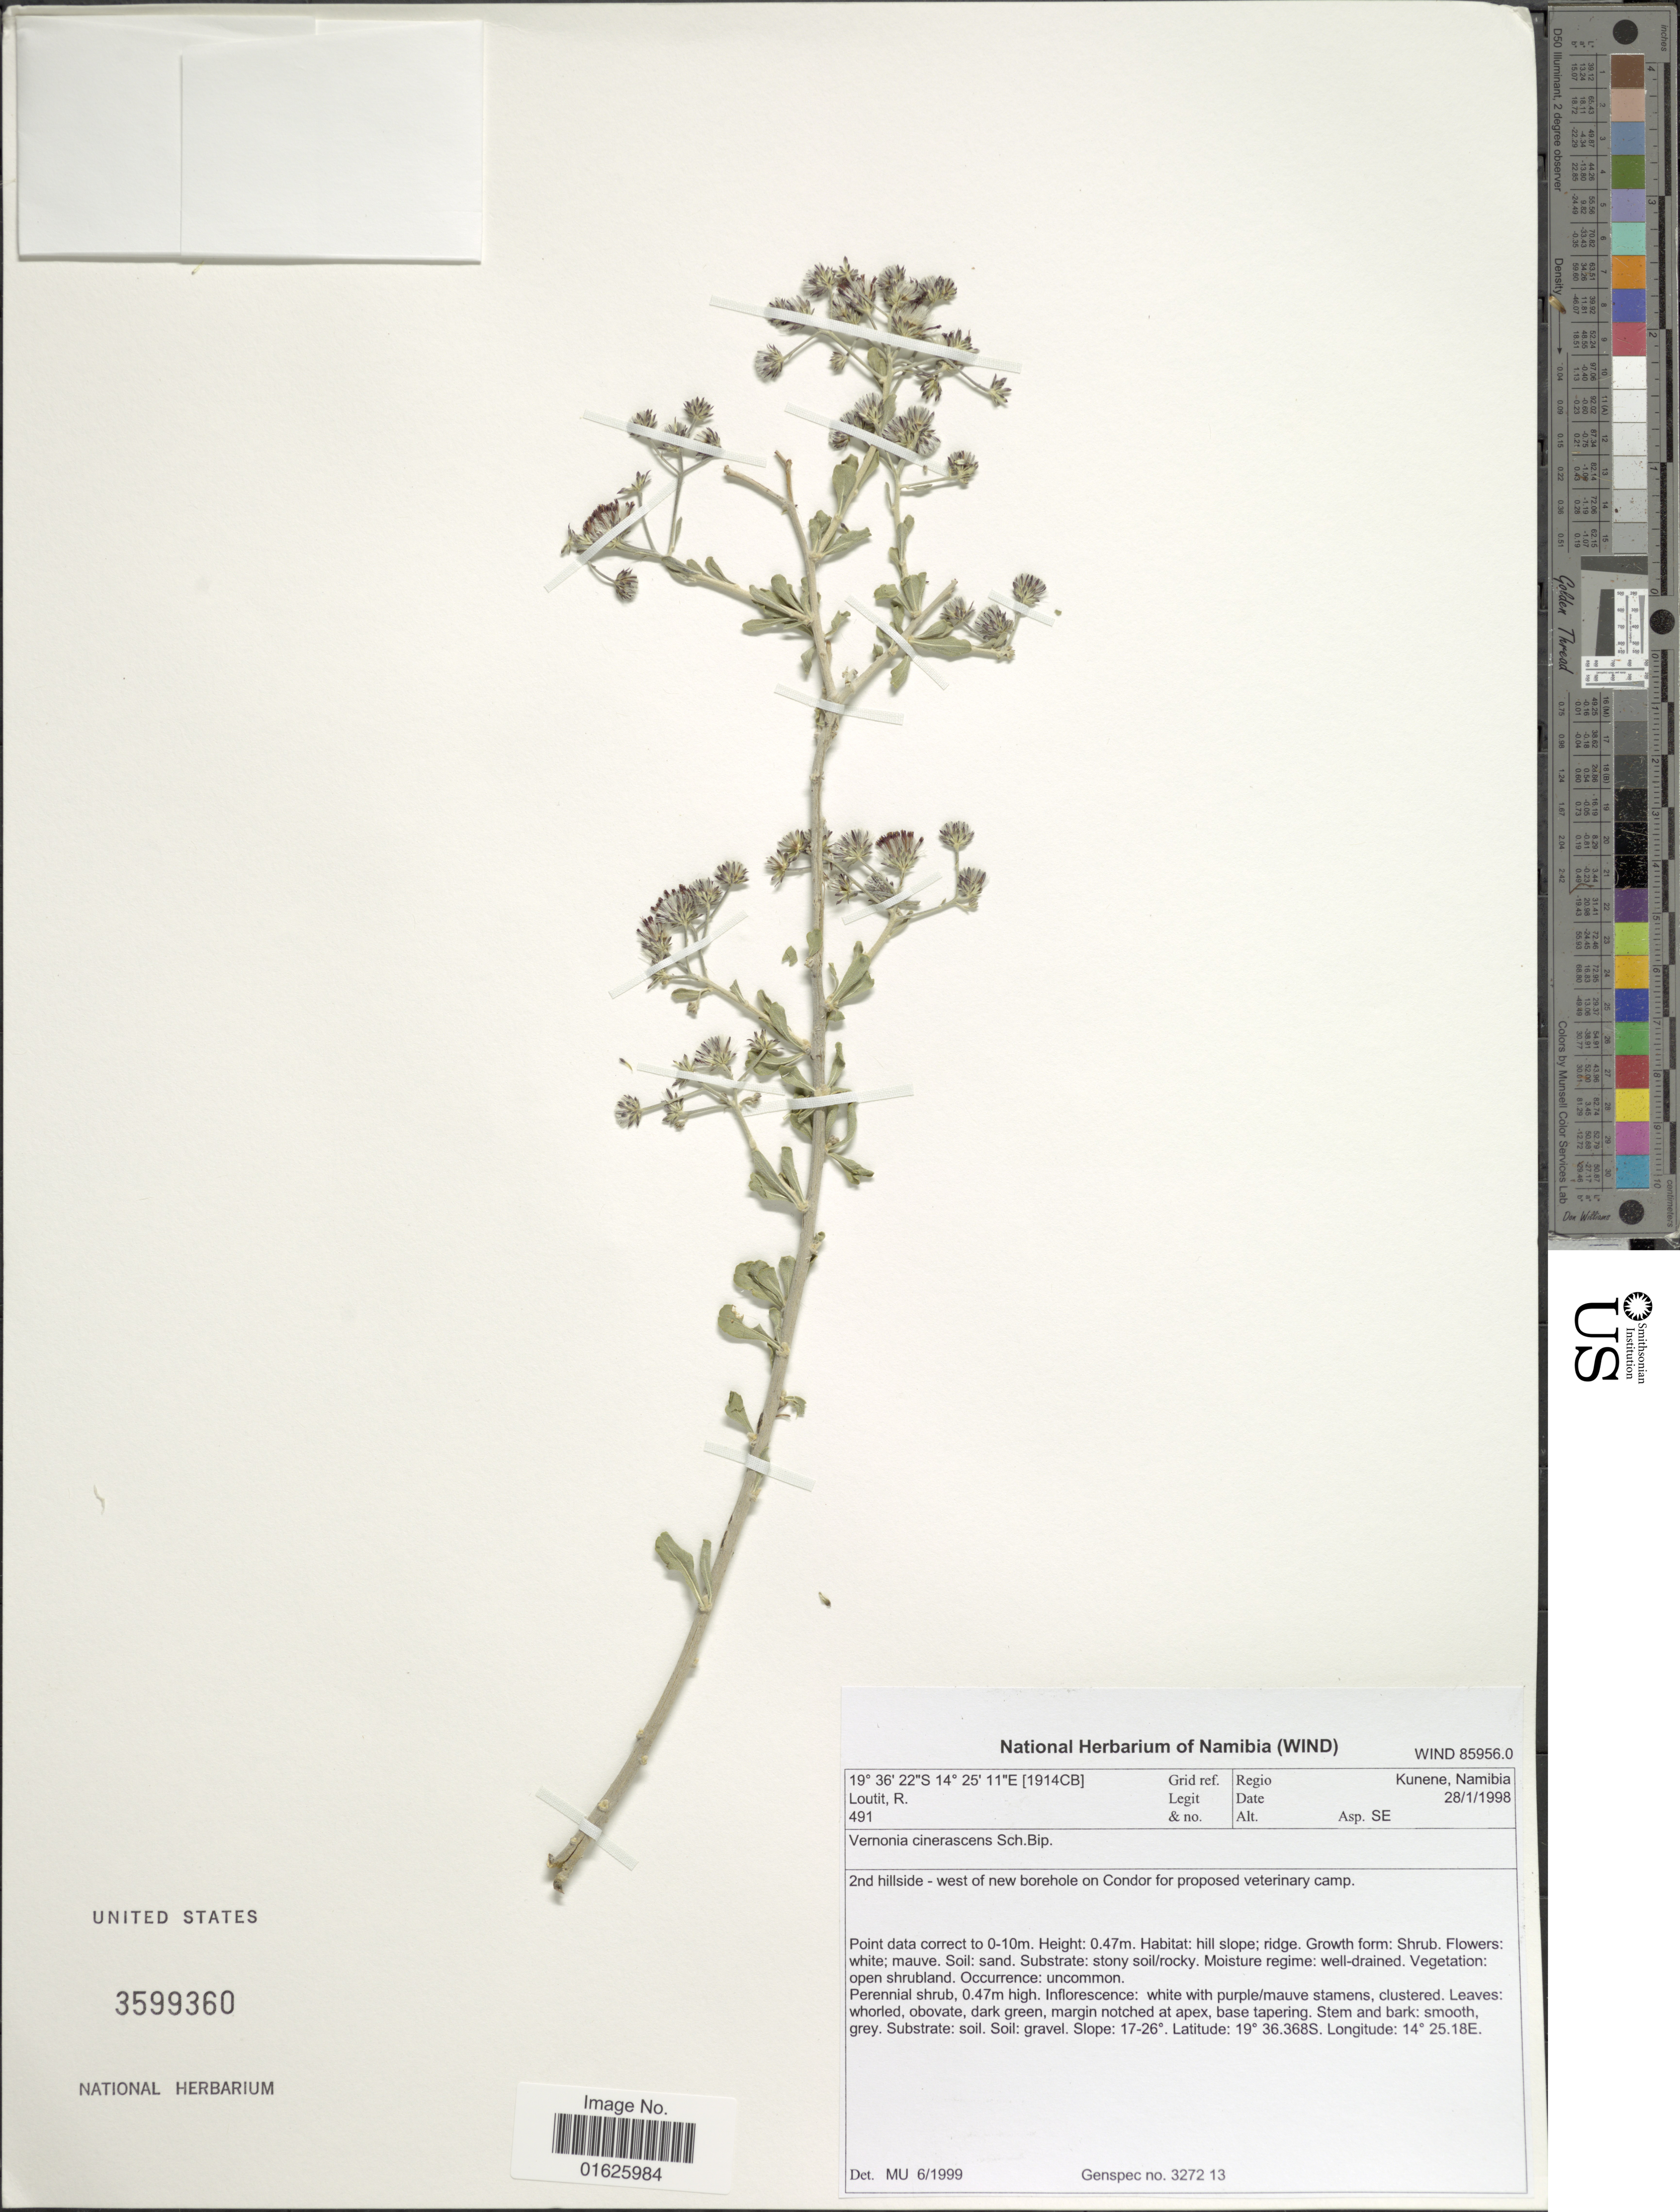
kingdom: Plantae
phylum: Tracheophyta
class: Magnoliopsida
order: Asterales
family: Asteraceae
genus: Orbivestus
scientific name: Orbivestus cinerascens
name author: (Sch. Bip. in Schweinf.) H. Rob.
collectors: R. Loutit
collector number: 491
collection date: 1998-01-28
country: Namibia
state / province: Kunene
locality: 2nd hillside-west of new borehole on Condor for proposed veterinary camp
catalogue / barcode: US 3599360